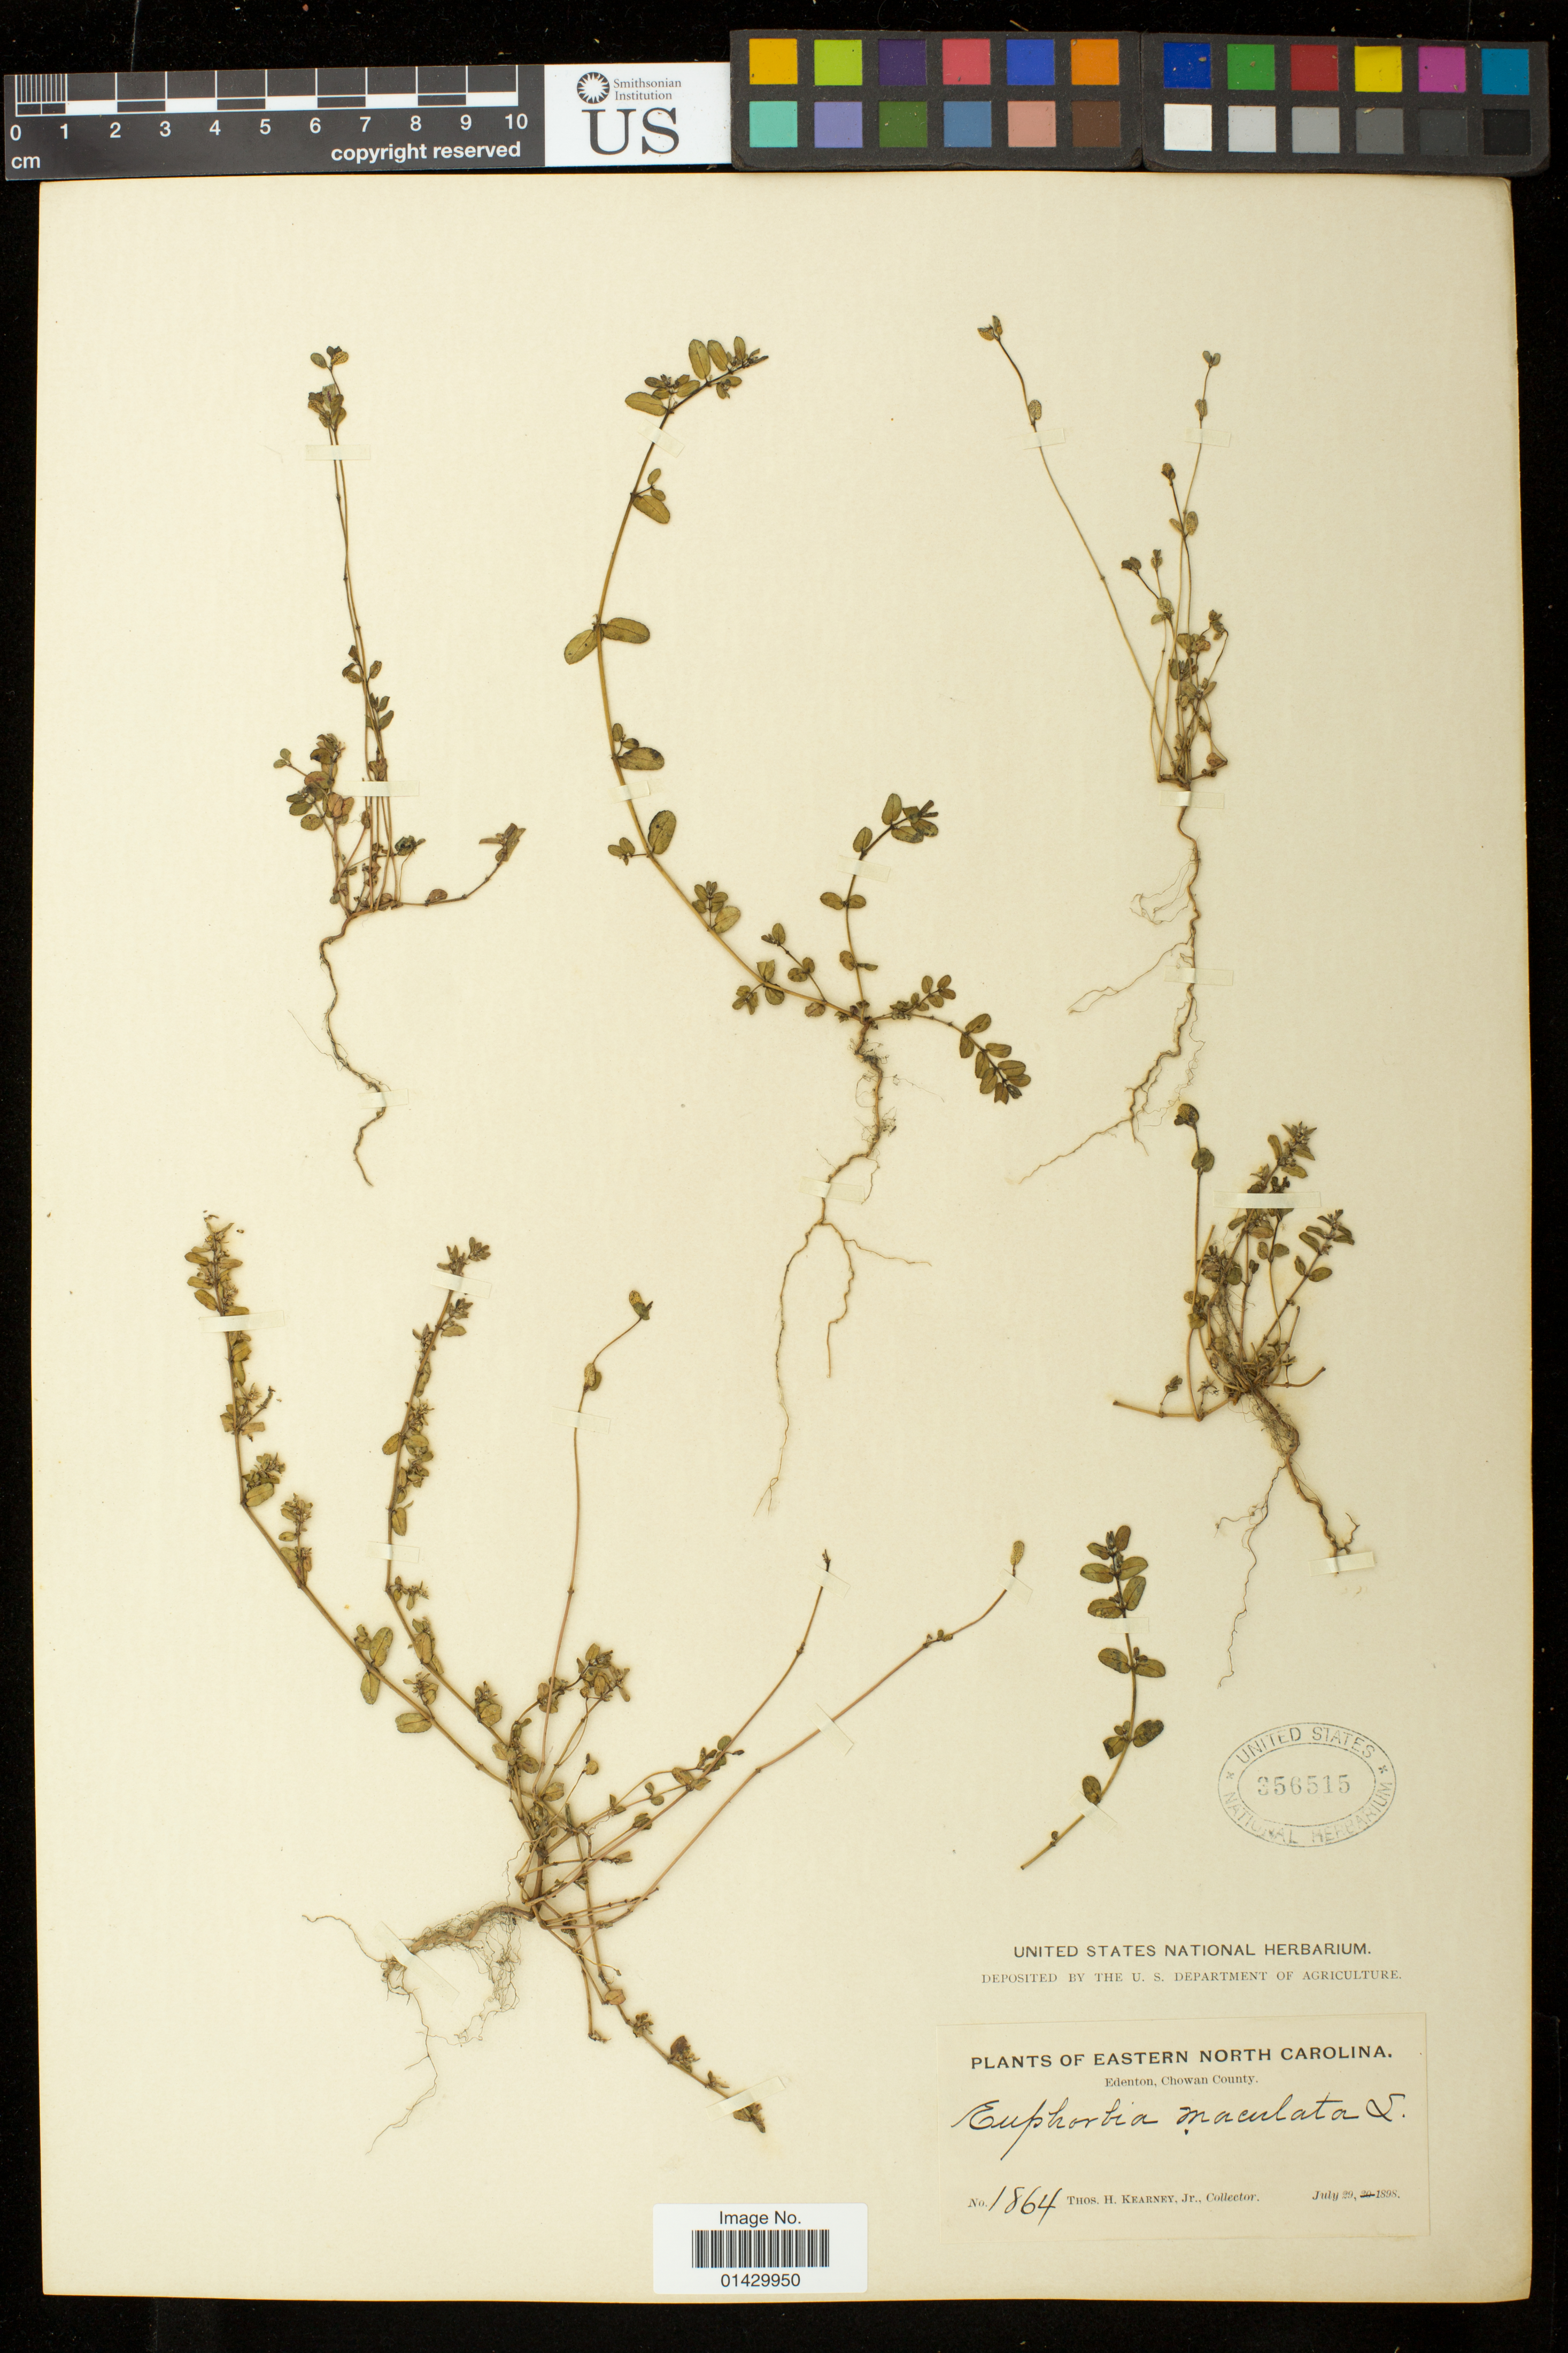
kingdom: Plantae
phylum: Tracheophyta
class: Magnoliopsida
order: Malpighiales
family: Euphorbiaceae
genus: Euphorbia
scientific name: Euphorbia maculata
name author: L.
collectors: T. H. Kearney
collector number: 1864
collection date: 1898-07-29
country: United States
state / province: North Carolina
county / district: Chowan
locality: Edenton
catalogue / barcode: US 356515